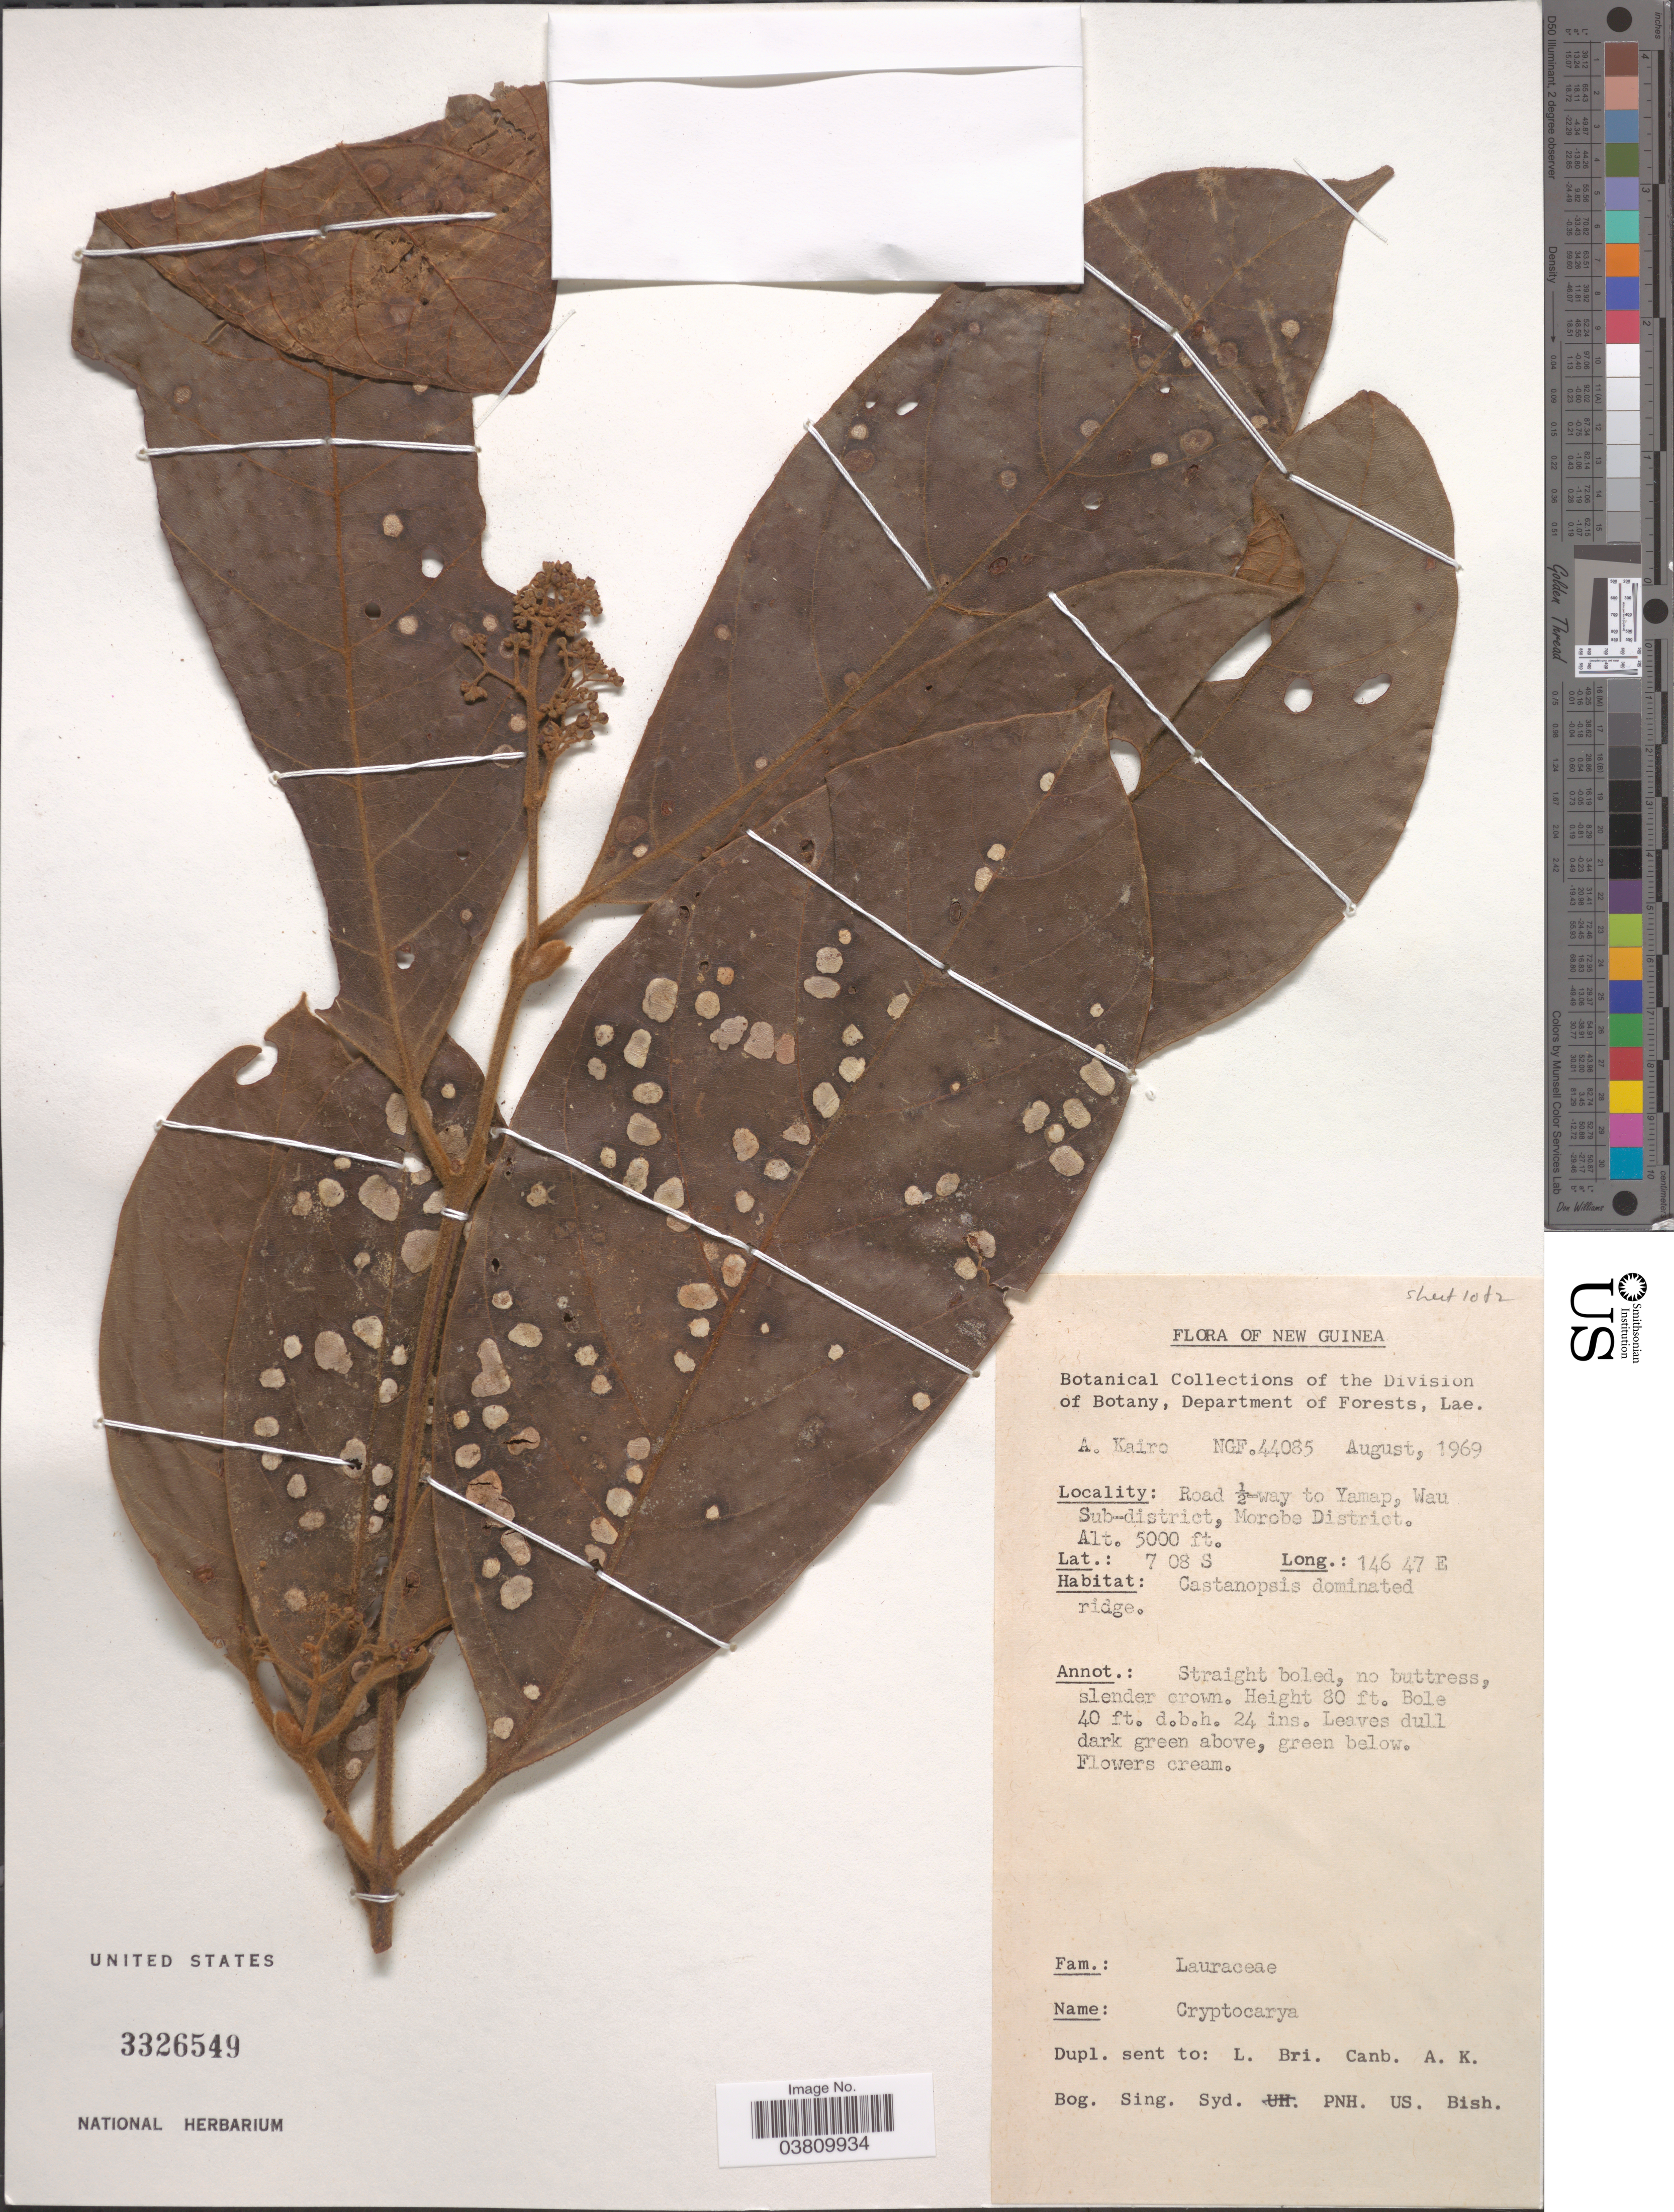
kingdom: Plantae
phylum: Tracheophyta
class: Magnoliopsida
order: Laurales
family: Lauraceae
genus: Cryptocarya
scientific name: Cryptocarya sp.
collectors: A. Kairo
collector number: NGF44085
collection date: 1969-08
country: Papua New Guinea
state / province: Morobe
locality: New Guinea. Road ½-way to Yamap, Wau Sub-district, Morobe District.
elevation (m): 1524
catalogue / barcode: US 3326549